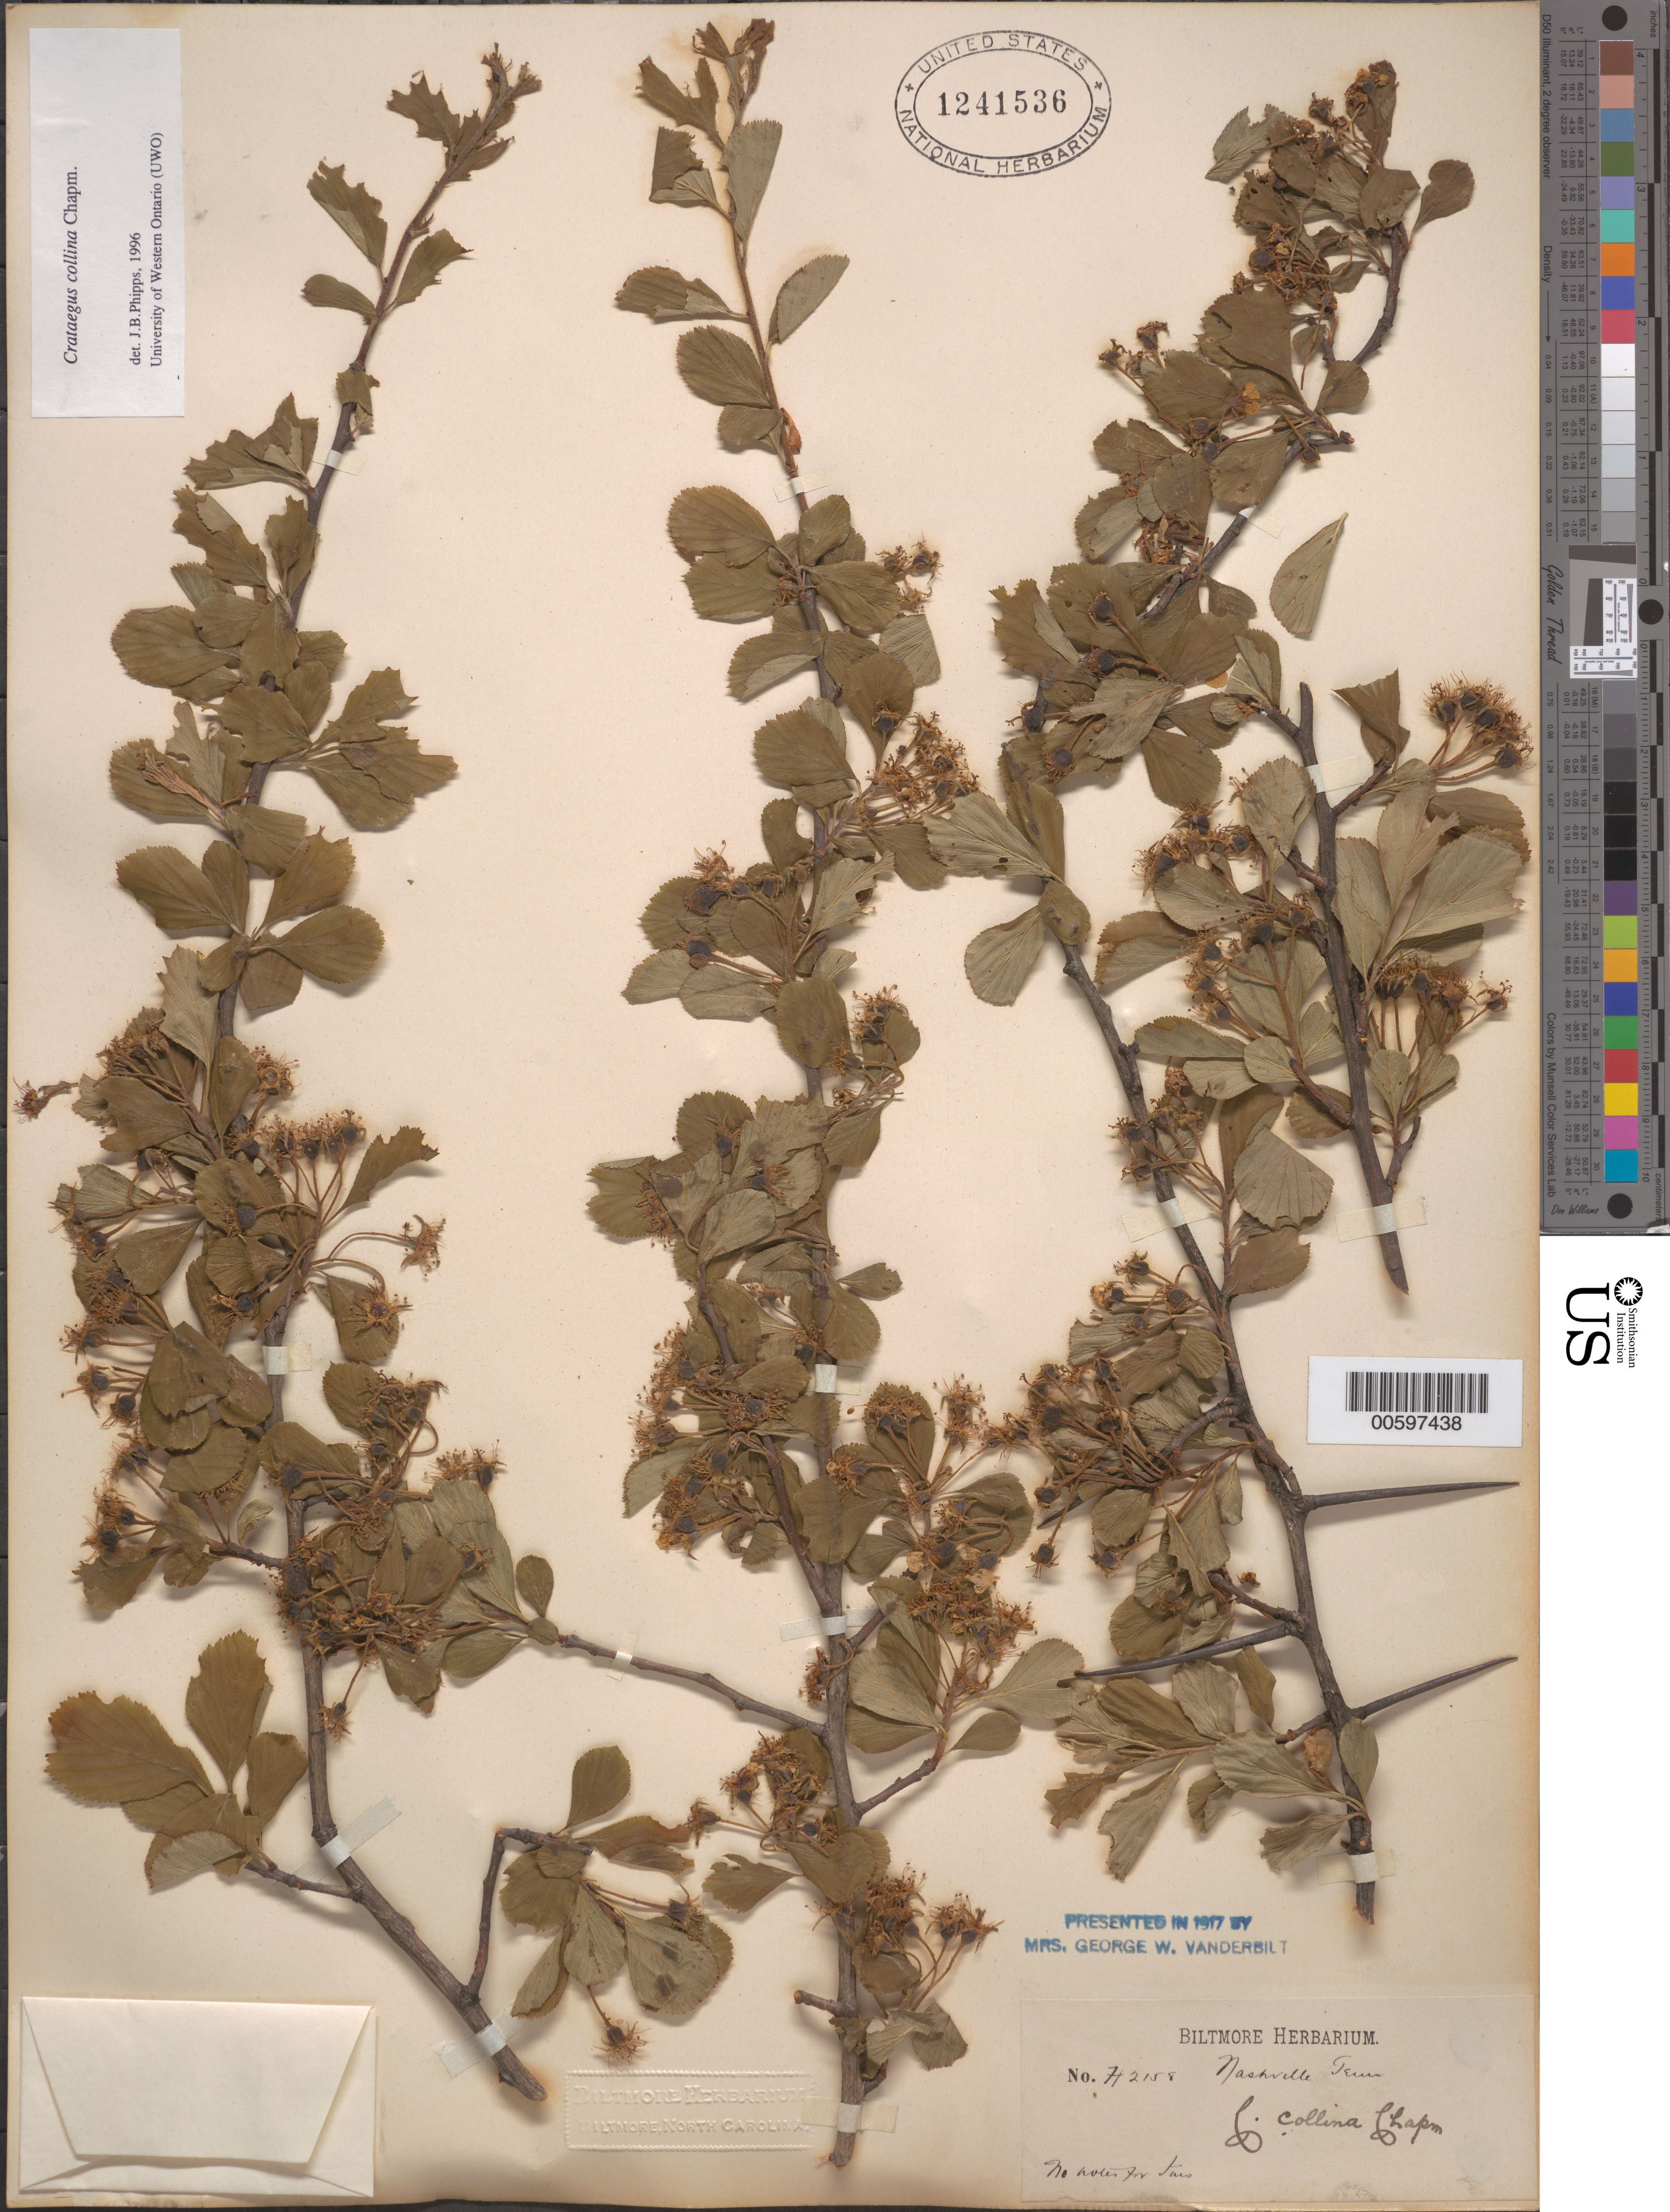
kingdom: Plantae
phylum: Tracheophyta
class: Magnoliopsida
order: Rosales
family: Rosaceae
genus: Crataegus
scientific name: Crataegus collina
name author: Chapm.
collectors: ex herb. Biltmore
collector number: H2158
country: United States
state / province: Tennessee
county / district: Davidson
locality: Nashville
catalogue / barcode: US 1241536